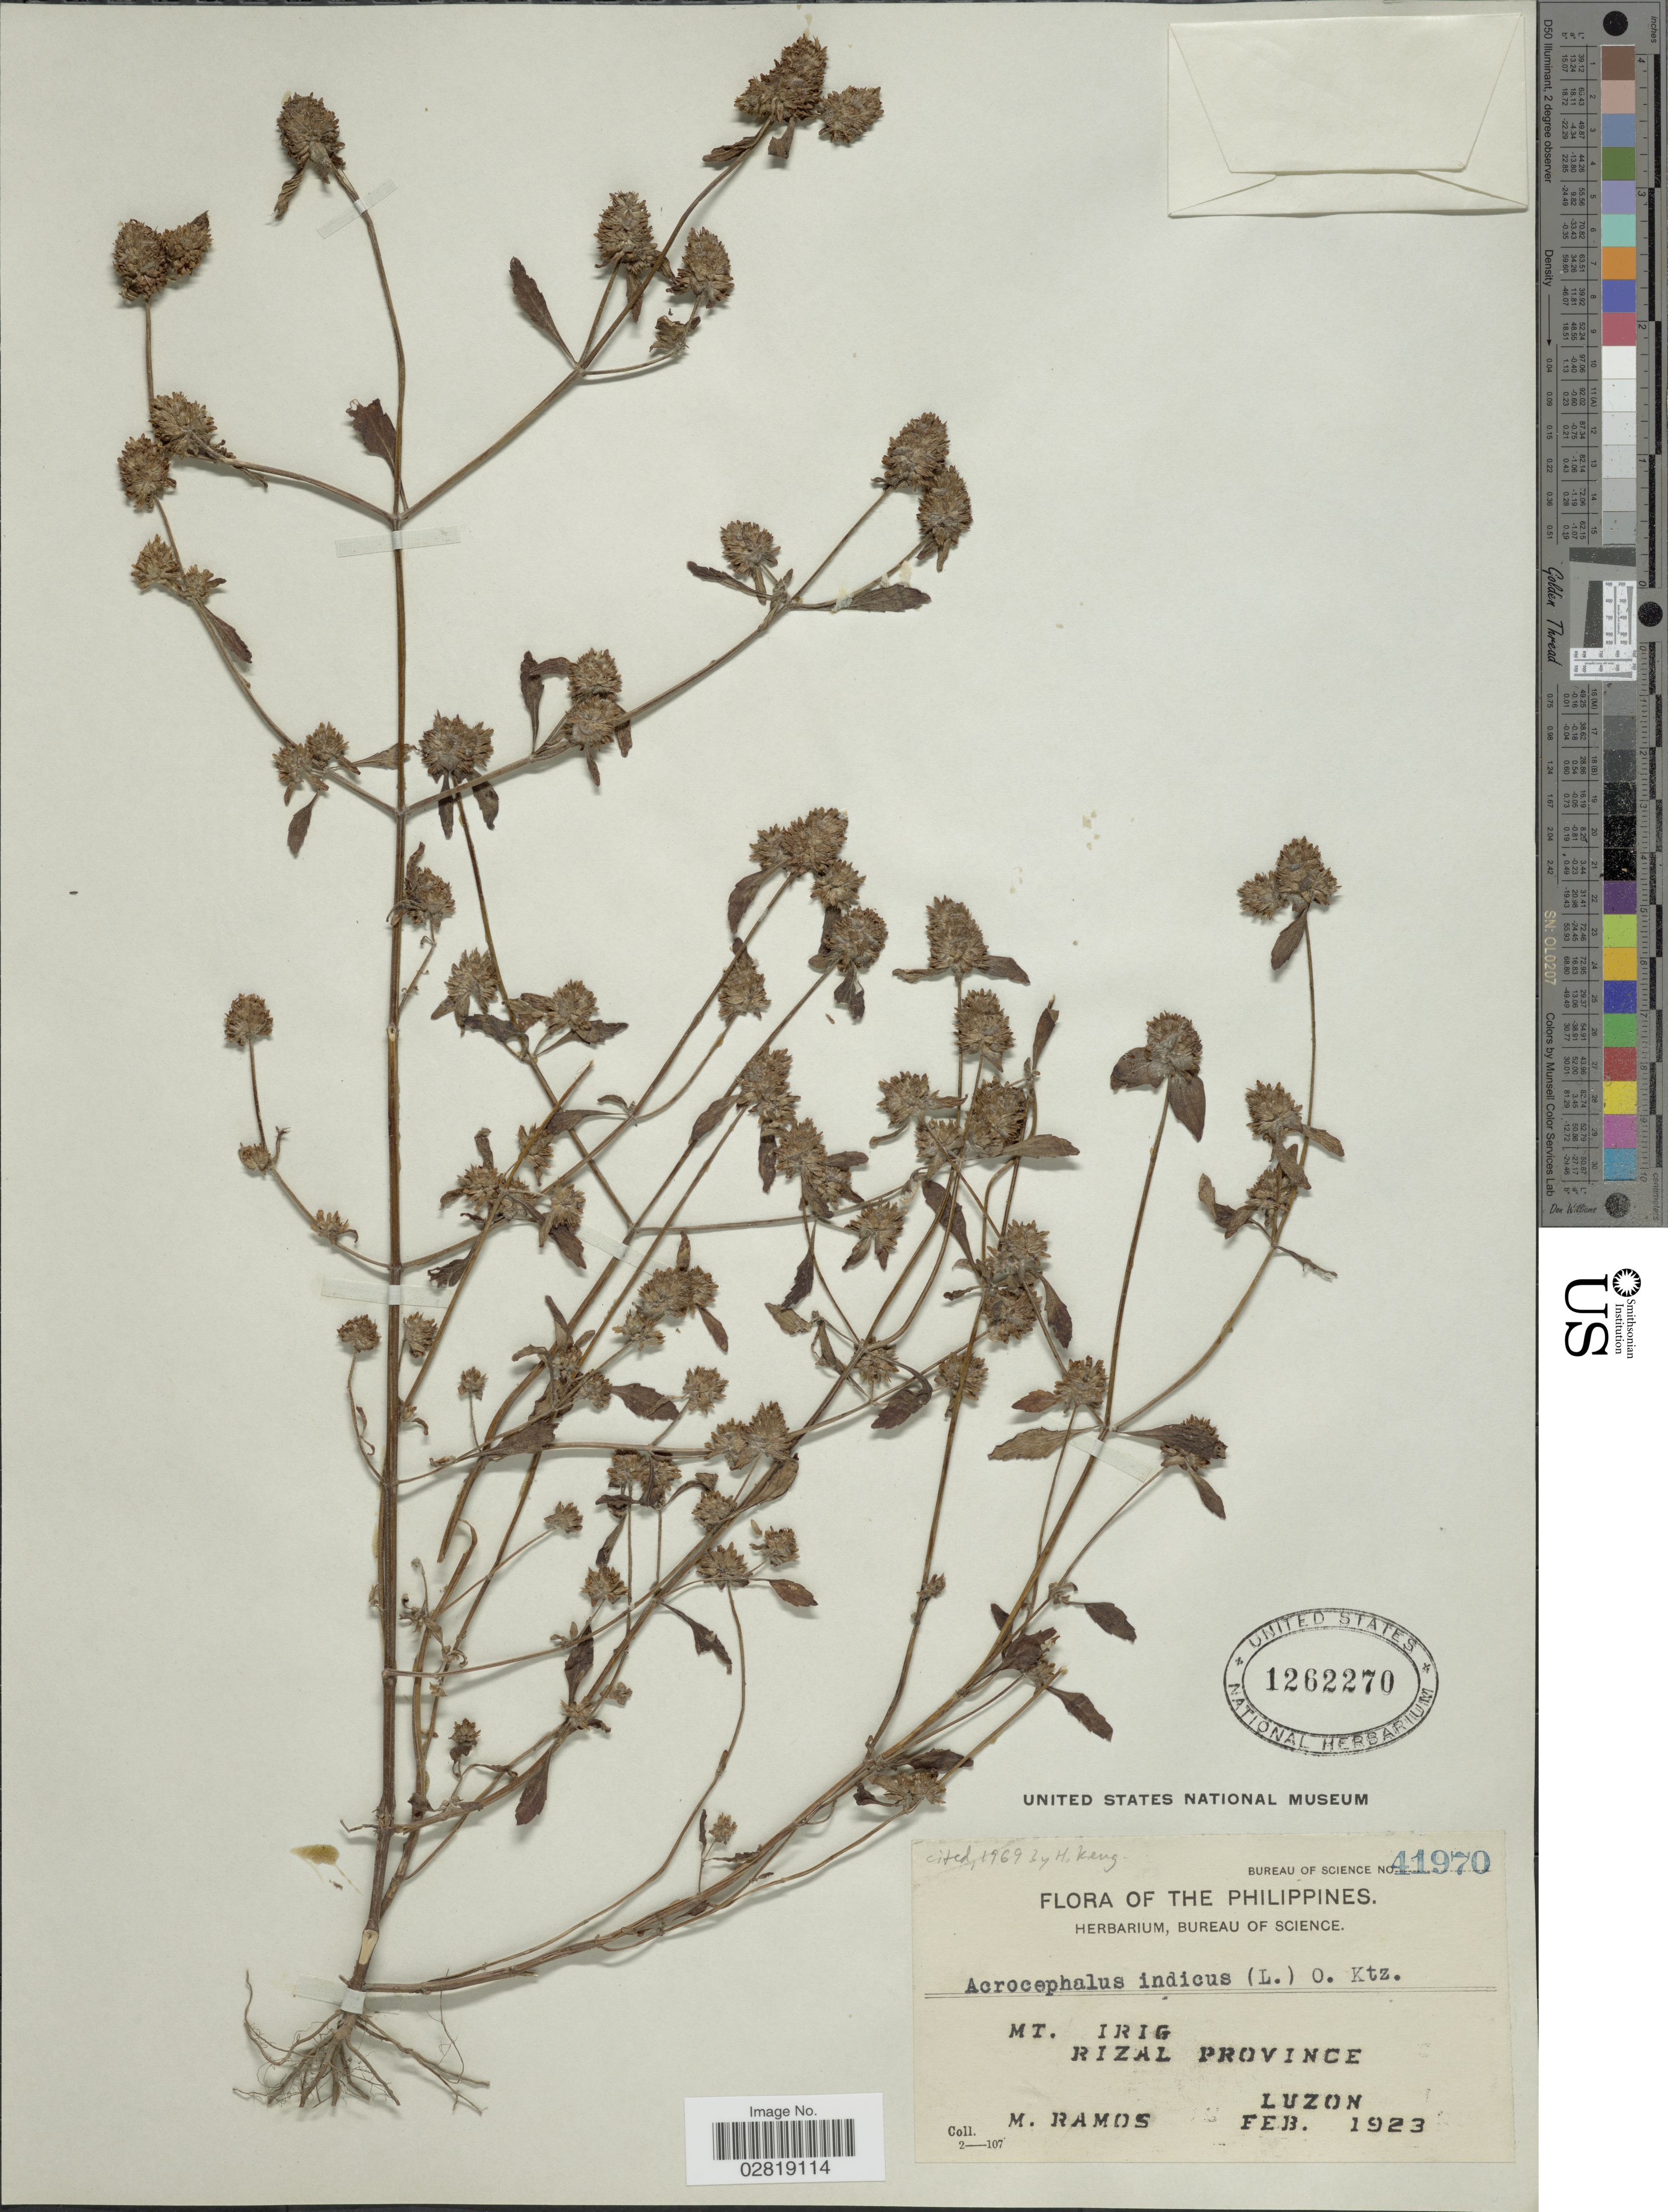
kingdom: Plantae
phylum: Tracheophyta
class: Magnoliopsida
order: Lamiales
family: Lamiaceae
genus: Platostoma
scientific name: Platostoma hispidum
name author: (L.) A.J. Paton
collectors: M. Ramos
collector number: Bureau of Science 41970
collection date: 1923-02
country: Philippines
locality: Mt. Irig, Rizal Province, Luzon.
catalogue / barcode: US 1262270